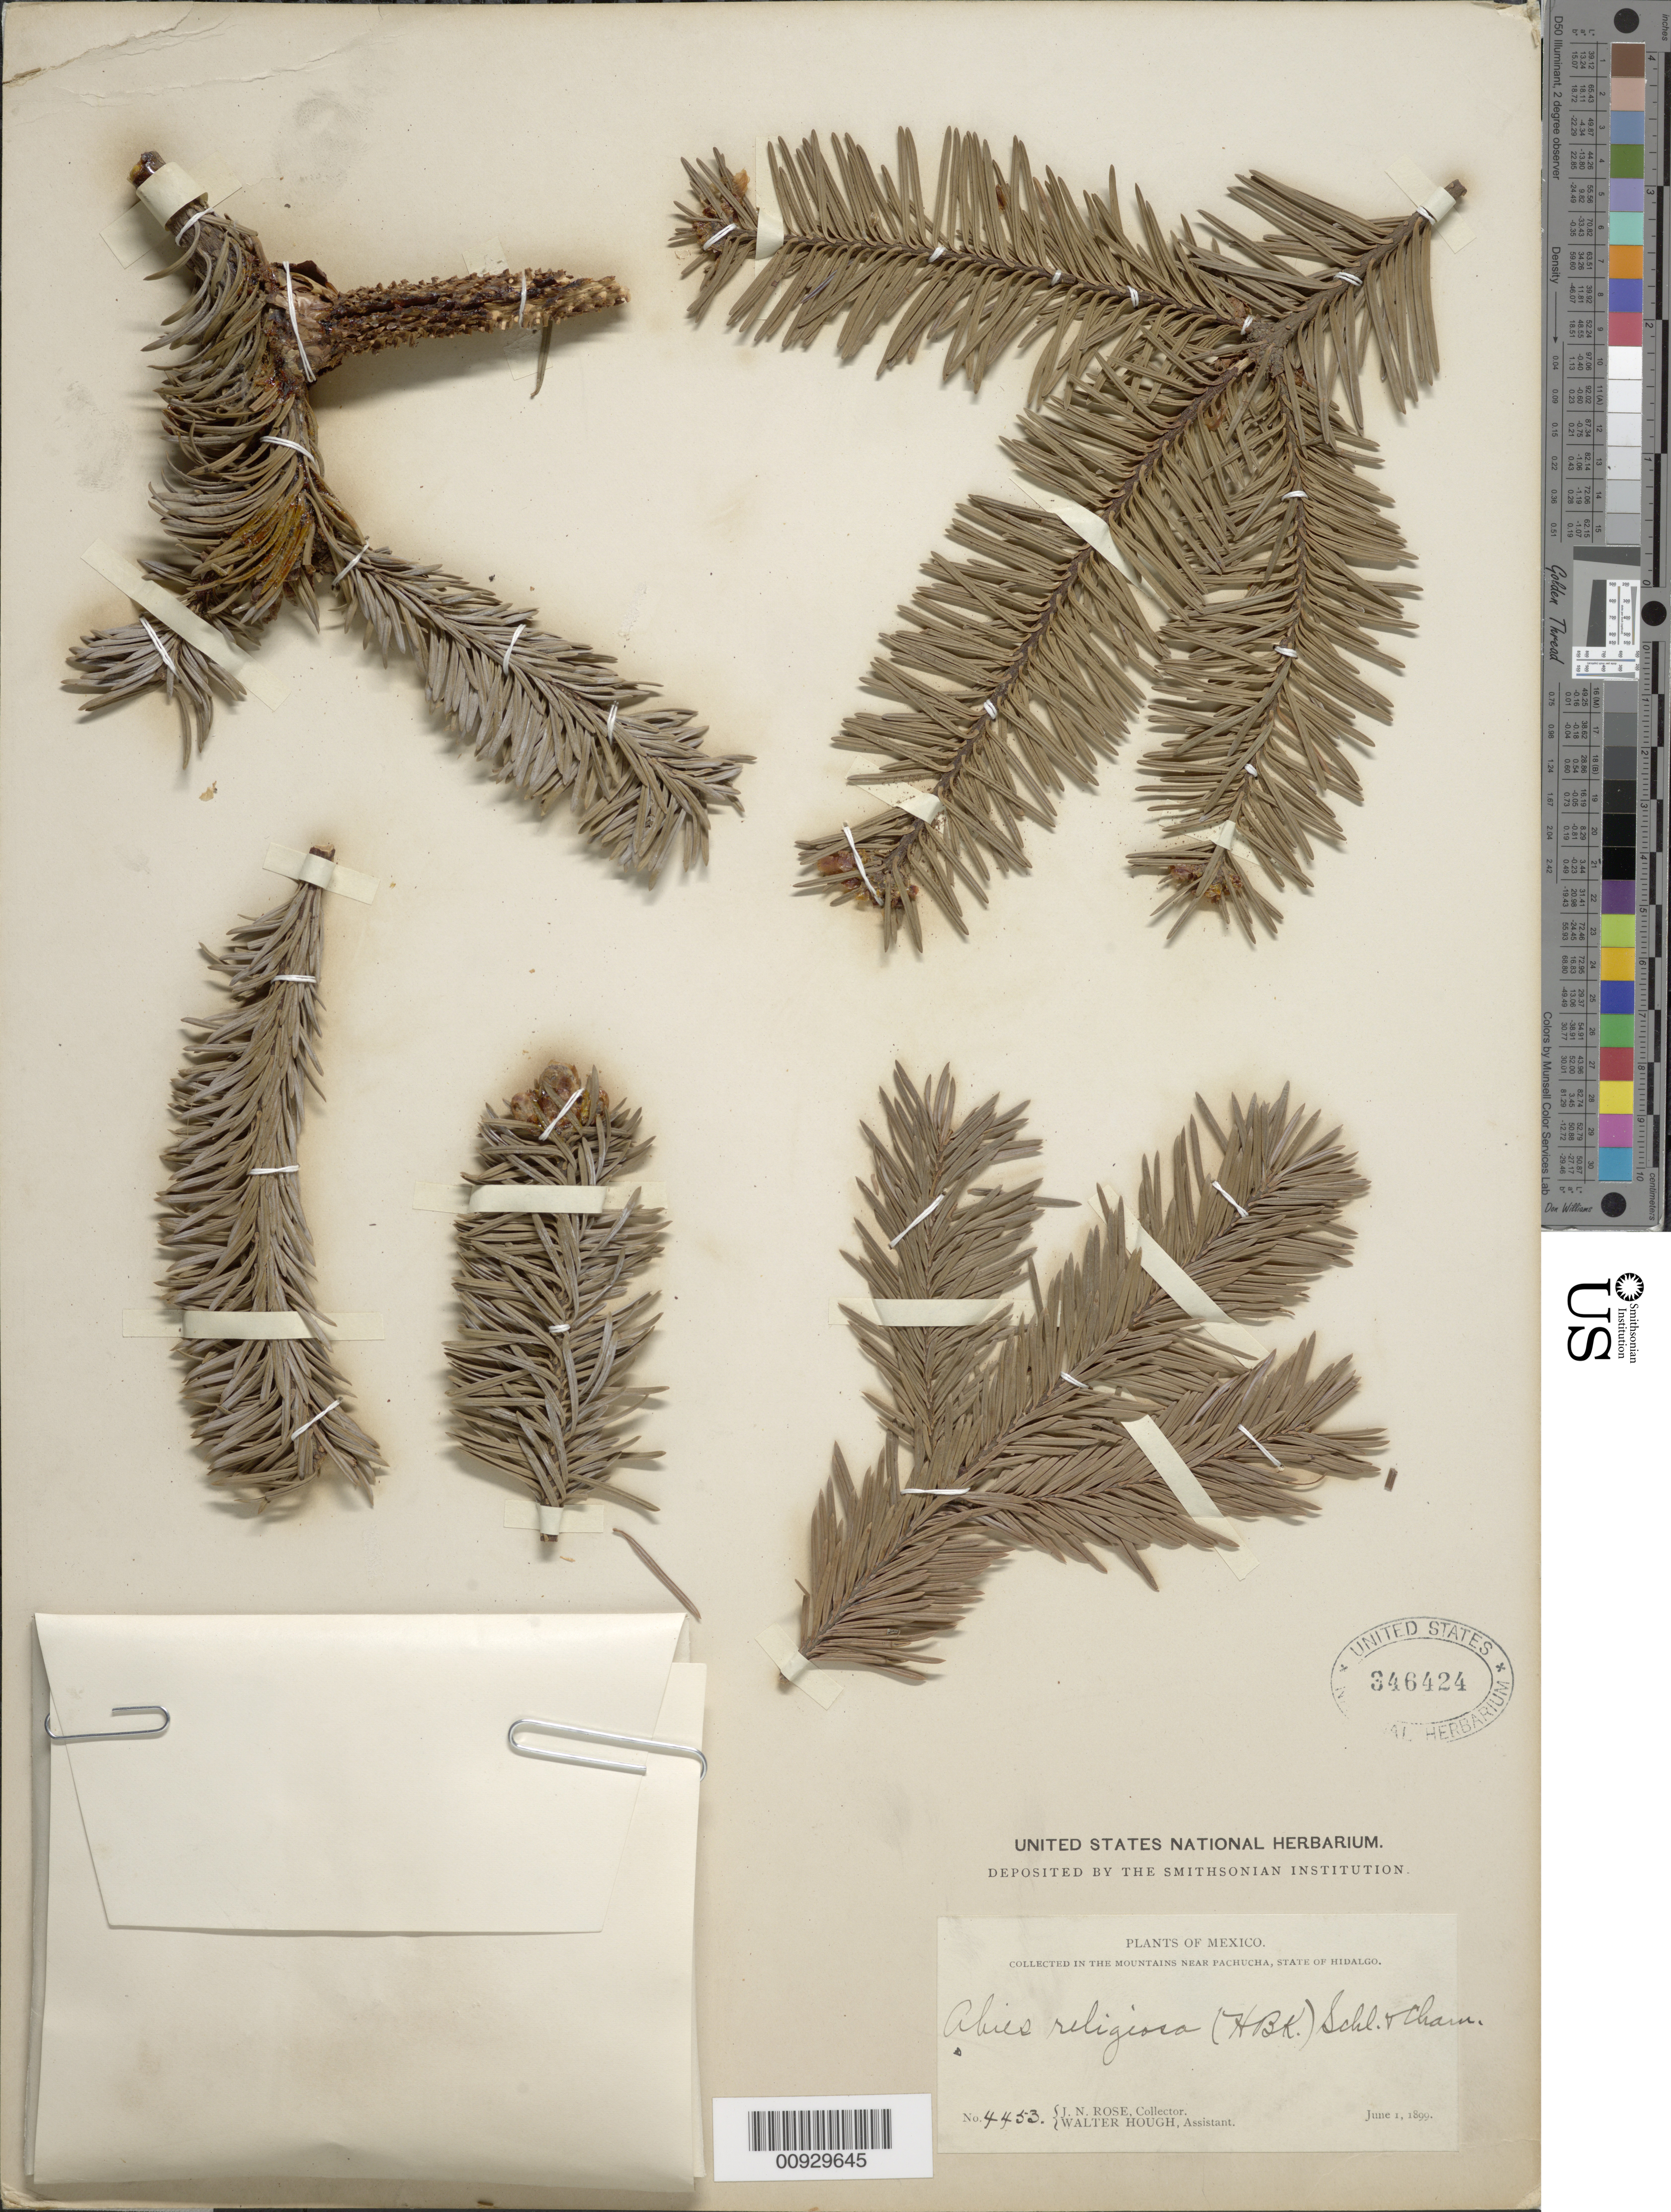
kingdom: Plantae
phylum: Tracheophyta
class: Pinopsida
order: Pinales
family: Pinaceae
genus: Abies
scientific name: Abies religiosa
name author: (Kunth) Schltdl. & Cham.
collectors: J. N. Rose & W. Hough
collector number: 4453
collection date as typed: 01 Jun 1899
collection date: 1899-06-01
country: Mexico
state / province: Hidalgo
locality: Near Pachuca.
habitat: Mountains.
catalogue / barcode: US 346424